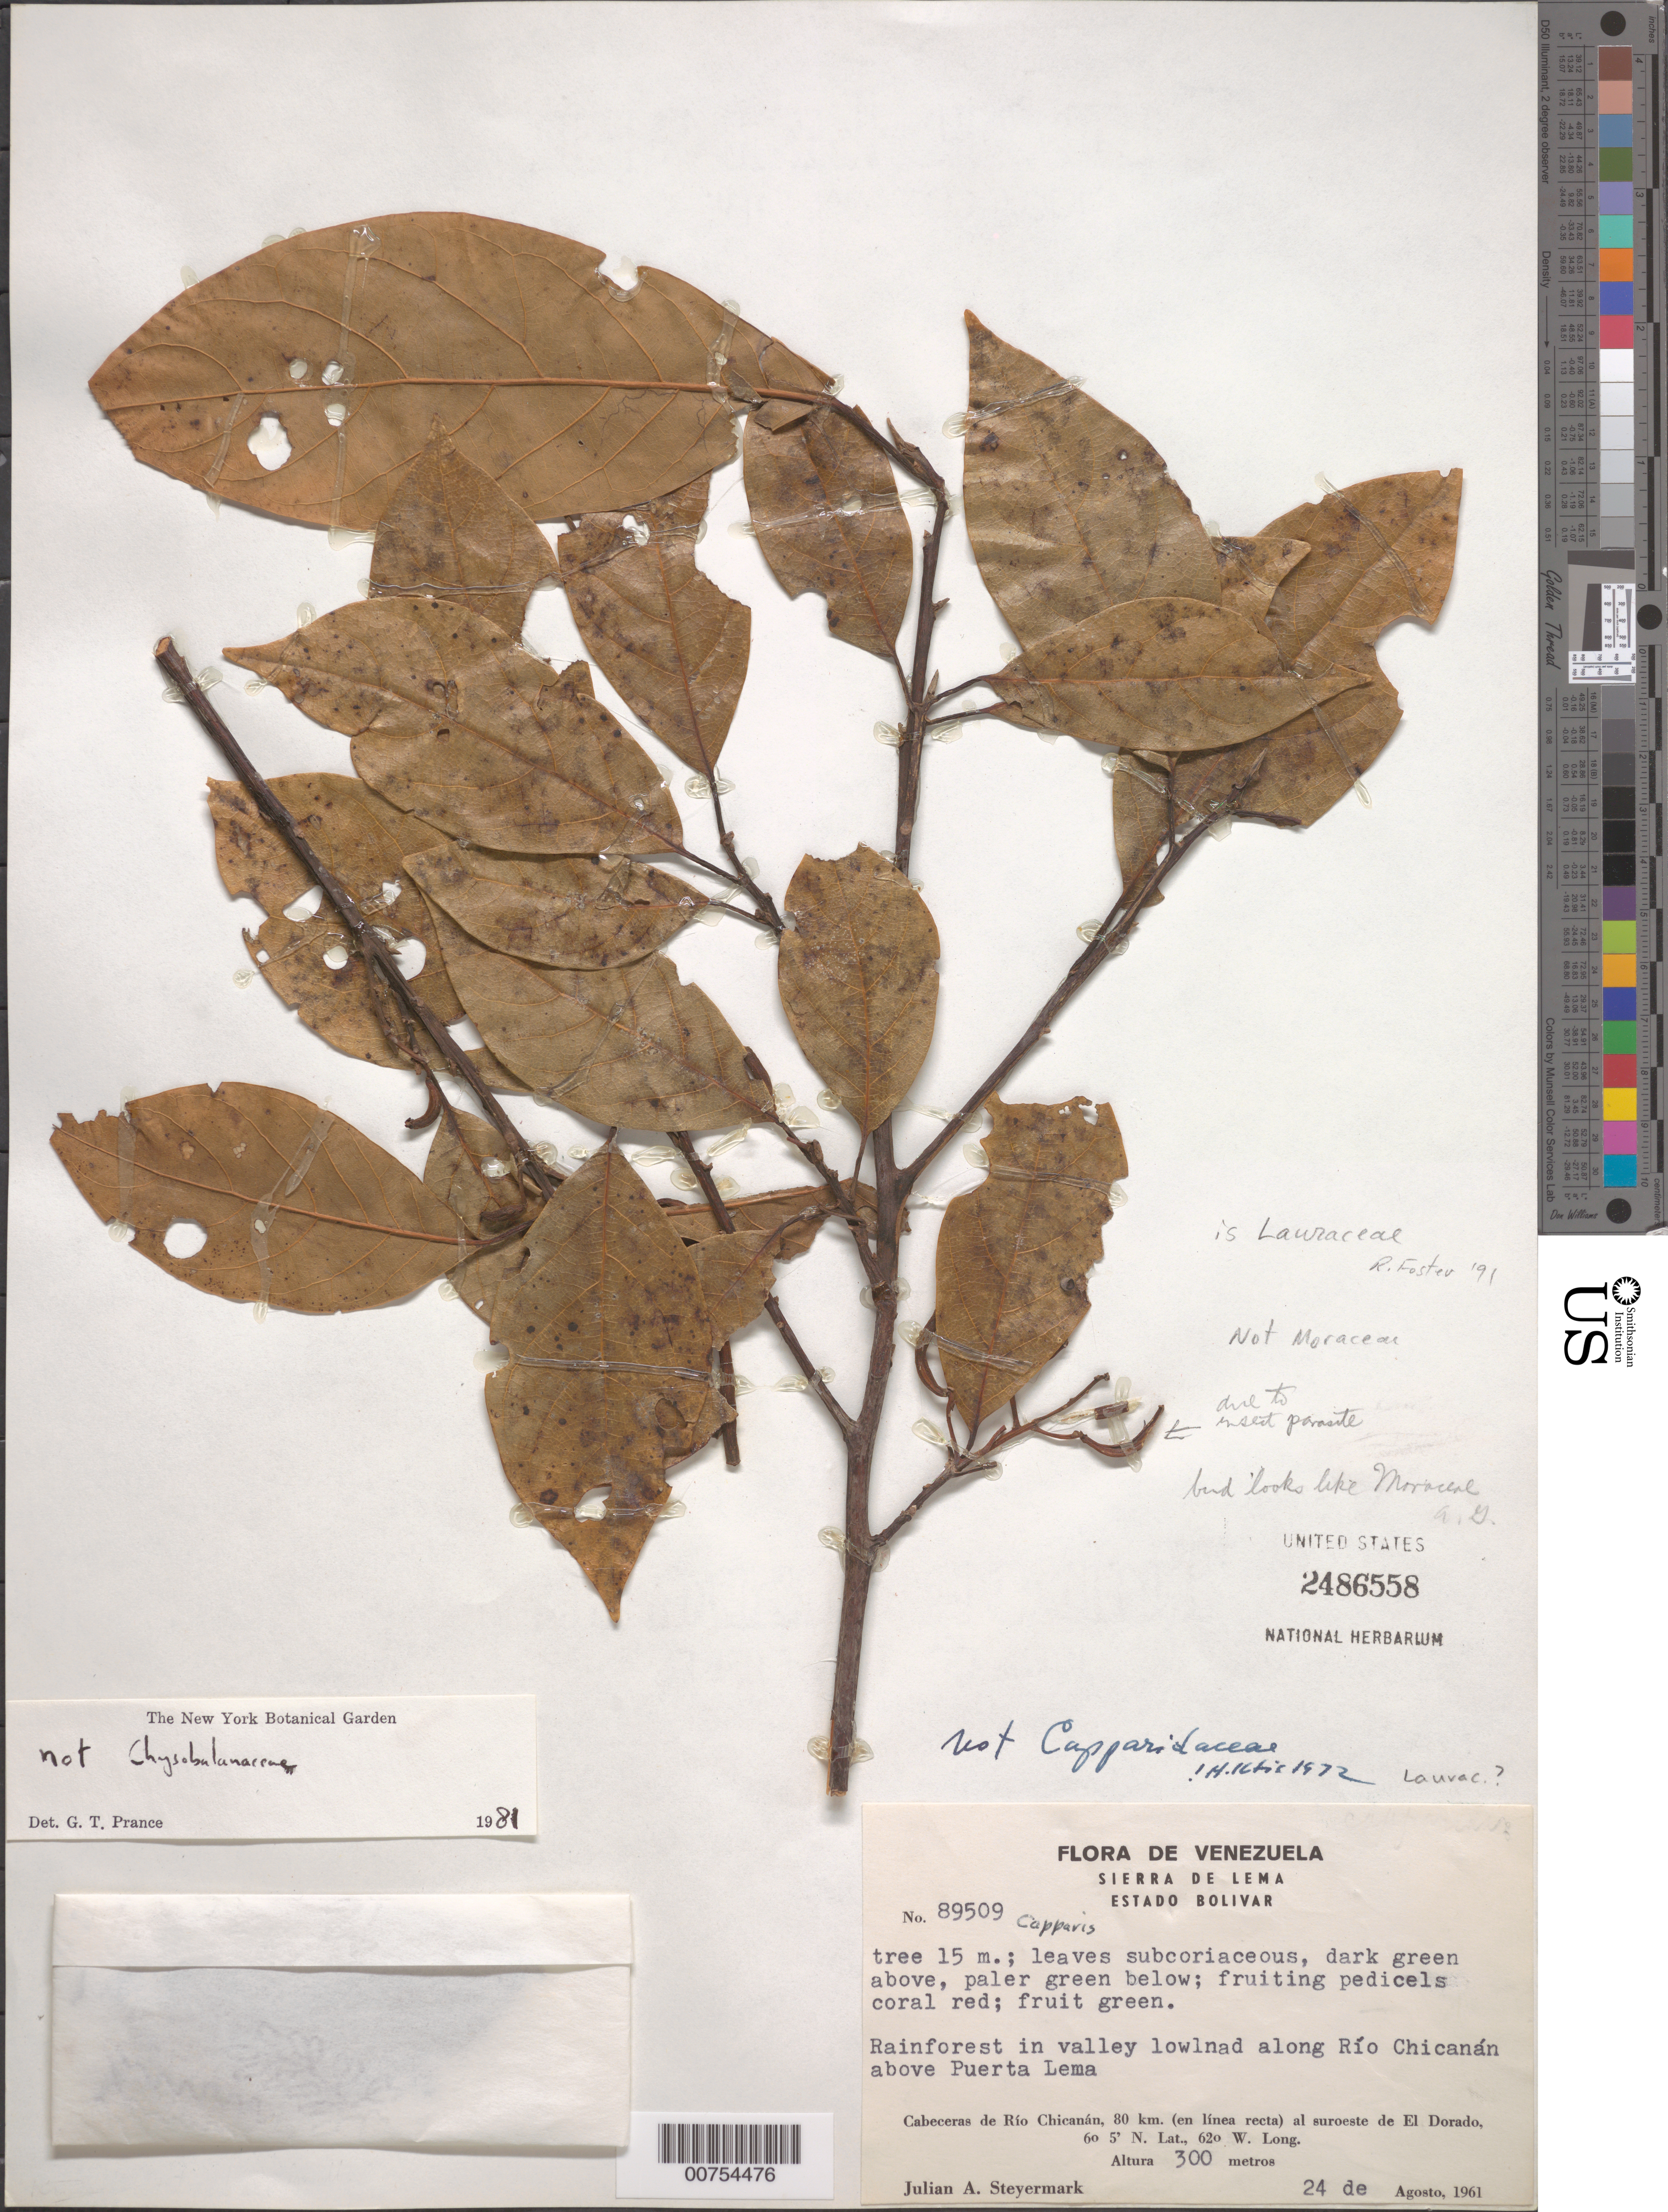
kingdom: Plantae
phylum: Tracheophyta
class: Magnoliopsida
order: Laurales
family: Lauraceae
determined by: Foster, R.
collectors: J. Steyermark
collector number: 89509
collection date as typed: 24-Aug-61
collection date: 1961-08-24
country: Venezuela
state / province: Bolívar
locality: Sierra de Lema, Cabaceras de Río Chicanan, 80 km in straight line to SW of El Dorado, between Río Chicanan and Río Ayaiche, between Puerta Lema and base of Sierra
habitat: Rainforest in valley lowland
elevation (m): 300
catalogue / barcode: US 2486558